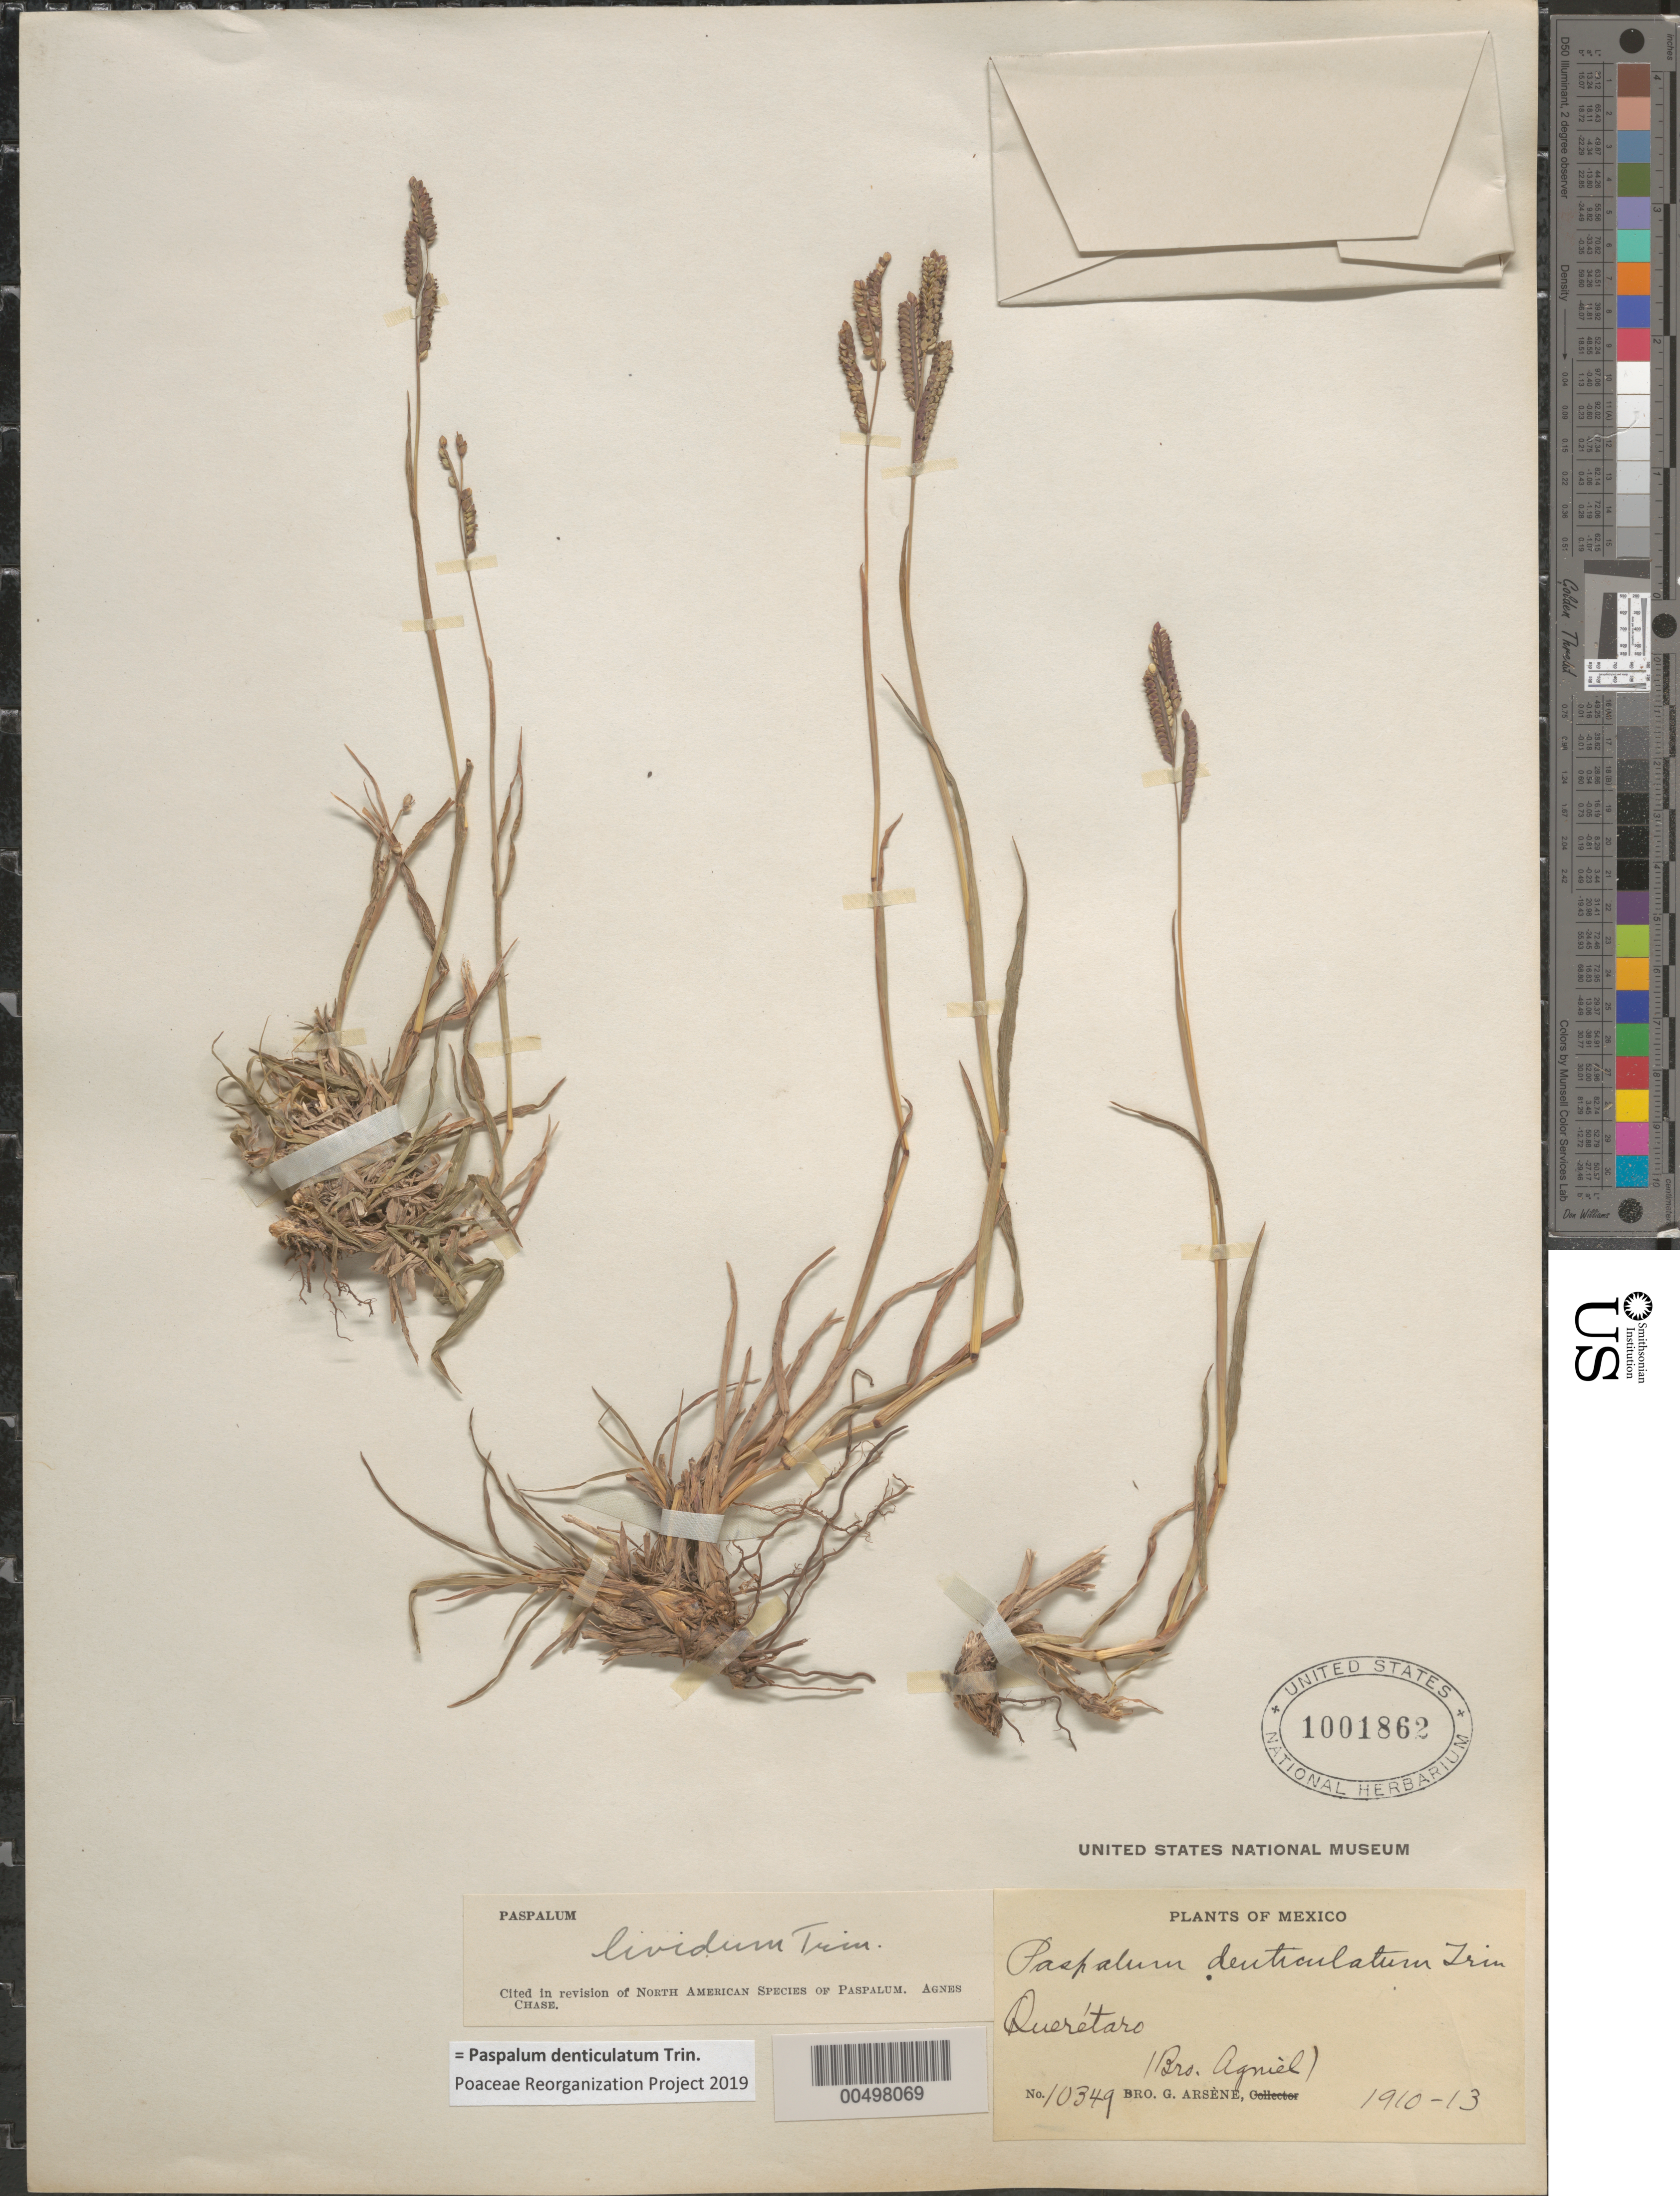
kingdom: Plantae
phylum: Tracheophyta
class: Liliopsida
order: Poales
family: Poaceae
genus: Paspalum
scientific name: Paspalum lividum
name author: Trin. in Schltdl.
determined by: Chase, [M.] Agnes, (US)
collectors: Bro. Agniel & Bro. G. Arsène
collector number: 10349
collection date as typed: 1910 to 1913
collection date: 1910/1913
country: Mexico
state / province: Querétaro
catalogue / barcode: US 1001862